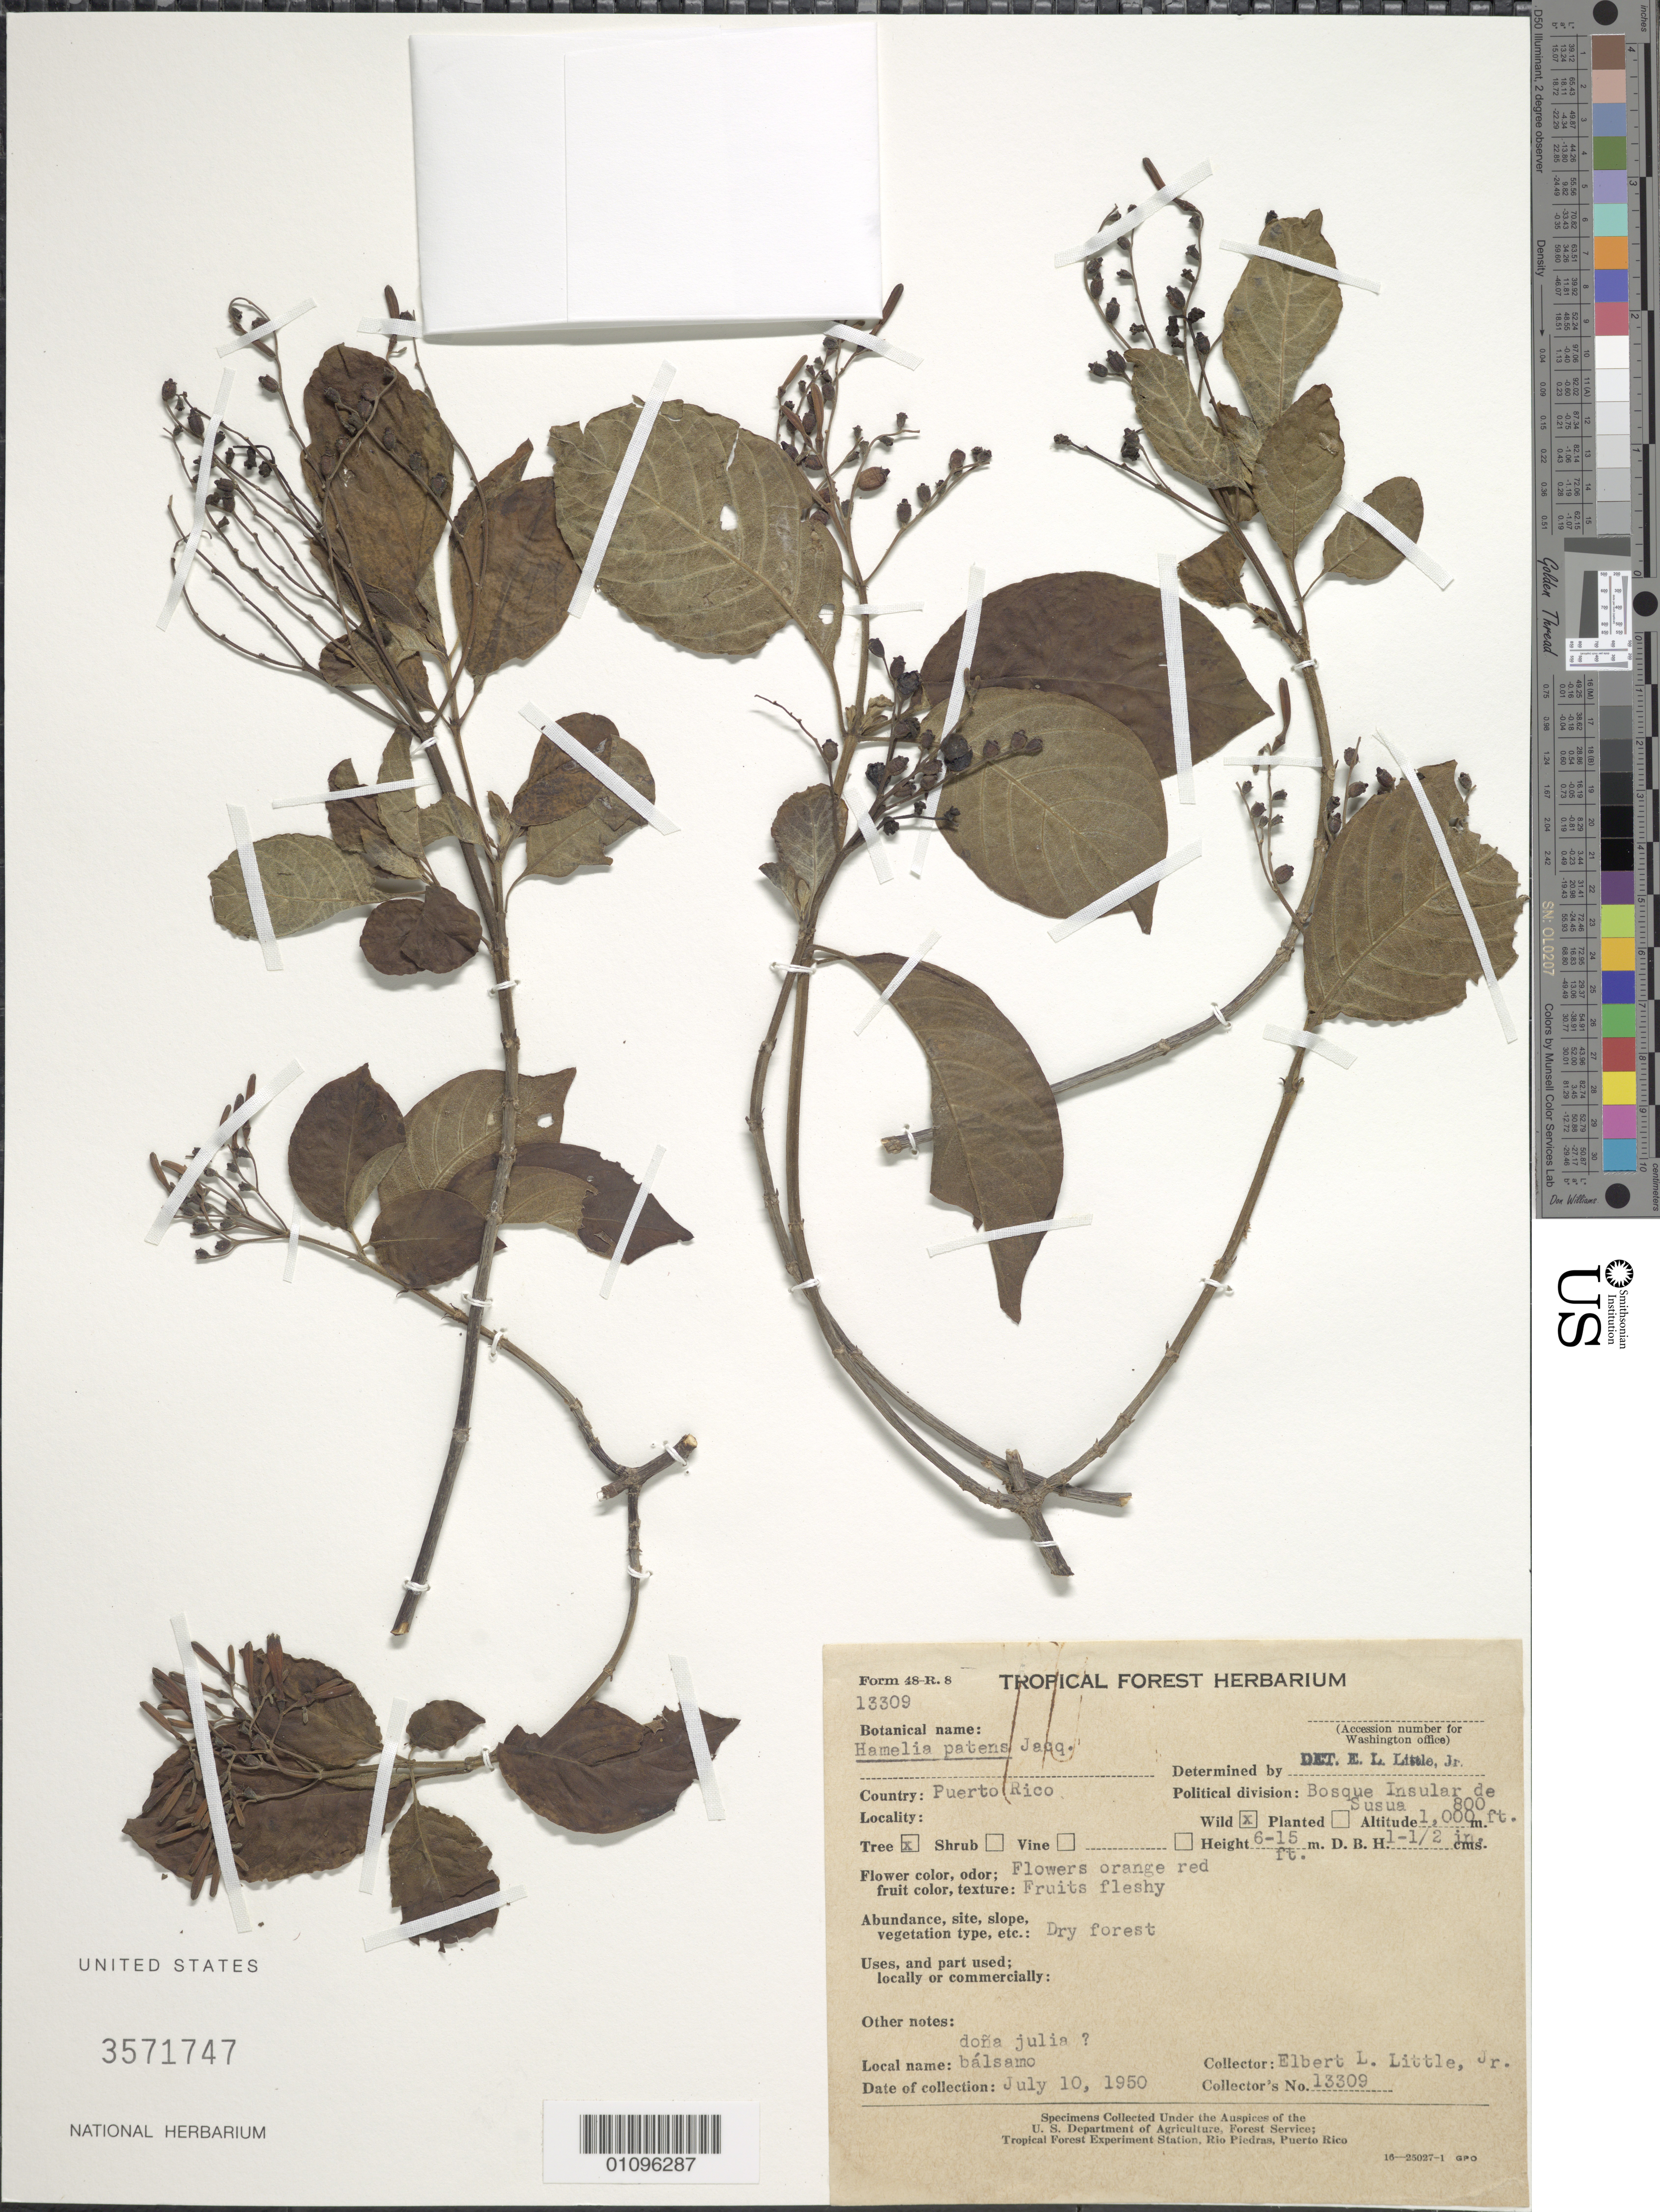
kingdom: Plantae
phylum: Tracheophyta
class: Magnoliopsida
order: Gentianales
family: Rubiaceae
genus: Hamelia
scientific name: Hamelia patens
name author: Jacq.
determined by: Little, Elbert L., Jr., (FSSR), United States Department of Agriculture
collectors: E. L. Little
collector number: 13309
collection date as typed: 10 Jul 1950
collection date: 1950-07-10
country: Puerto Rico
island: Puerto Rico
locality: Bosque Insular de Susúa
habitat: Dry forest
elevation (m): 244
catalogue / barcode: US 3571747